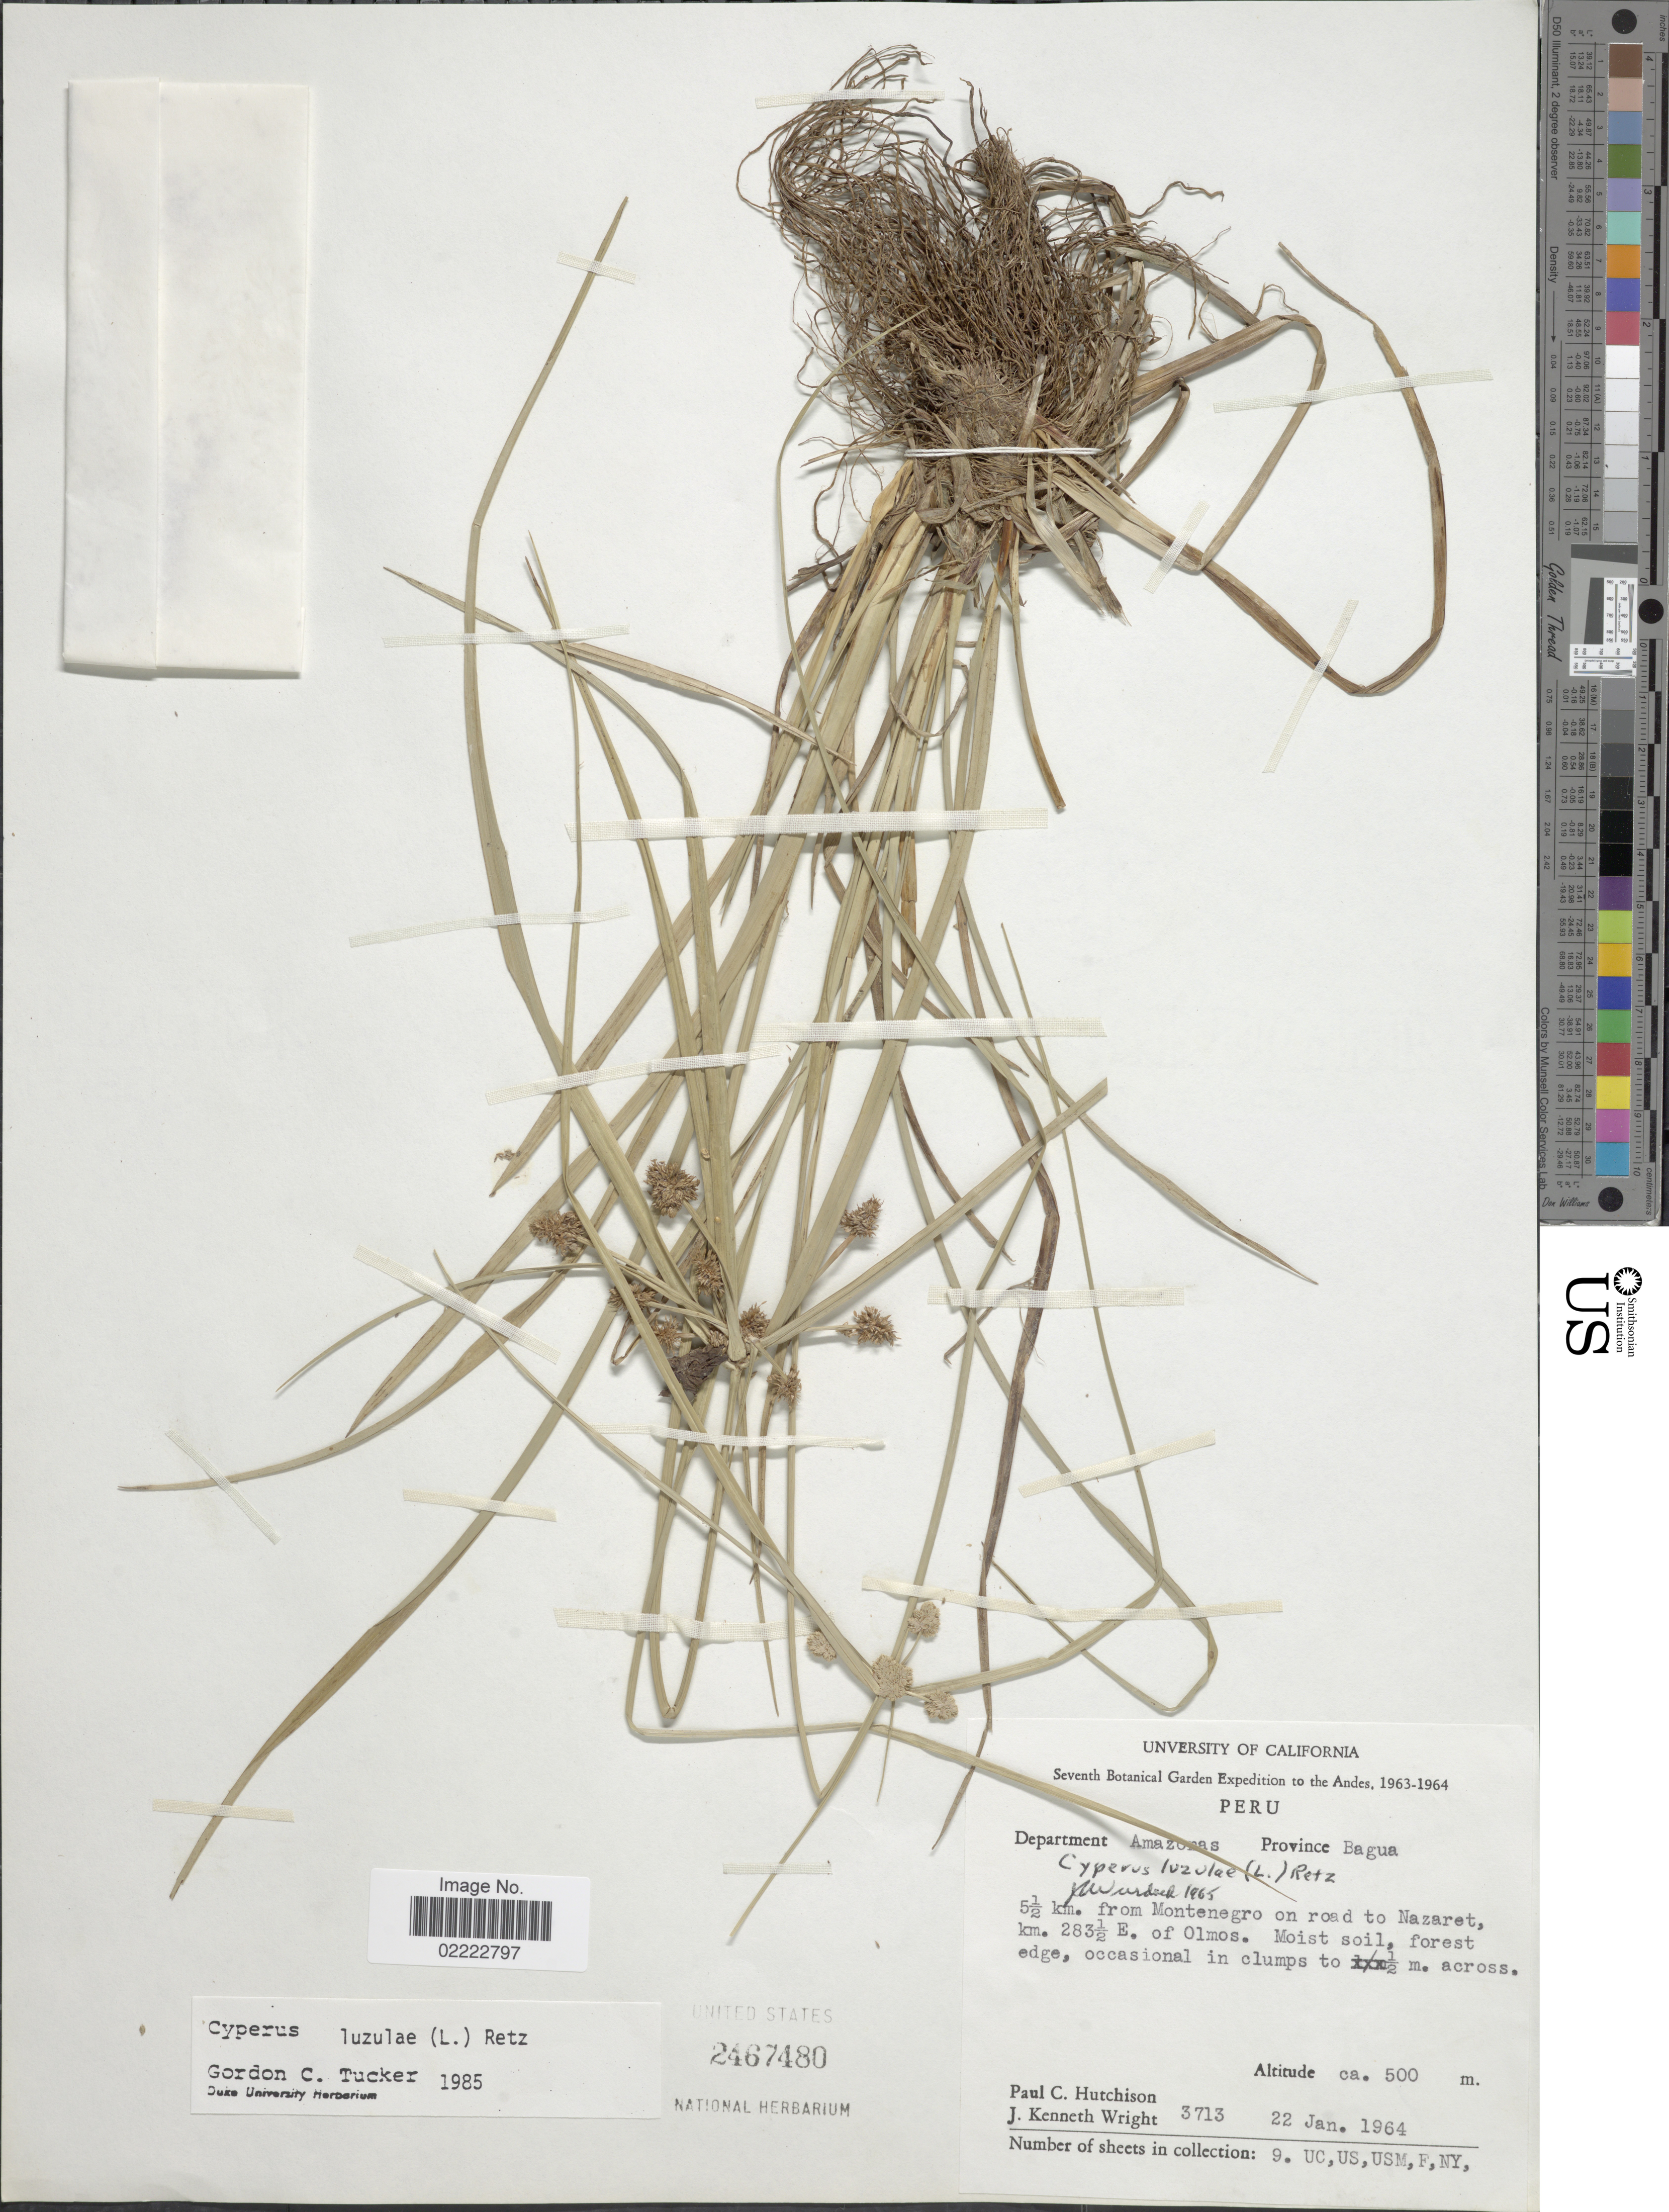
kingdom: Plantae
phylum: Tracheophyta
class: Liliopsida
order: Poales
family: Cyperaceae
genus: Cyperus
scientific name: Cyperus luzulae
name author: (L.) Rottb. ex Retz.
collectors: P. C. Hutchison & J. K. Wright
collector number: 3713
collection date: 1964-01-22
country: Peru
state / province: Amazonas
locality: Department Amazonas, Province Bagua, 5½ km from Montenegro on road to Nazaret, km 283½ E. of Olmos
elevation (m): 500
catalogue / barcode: US 2467480